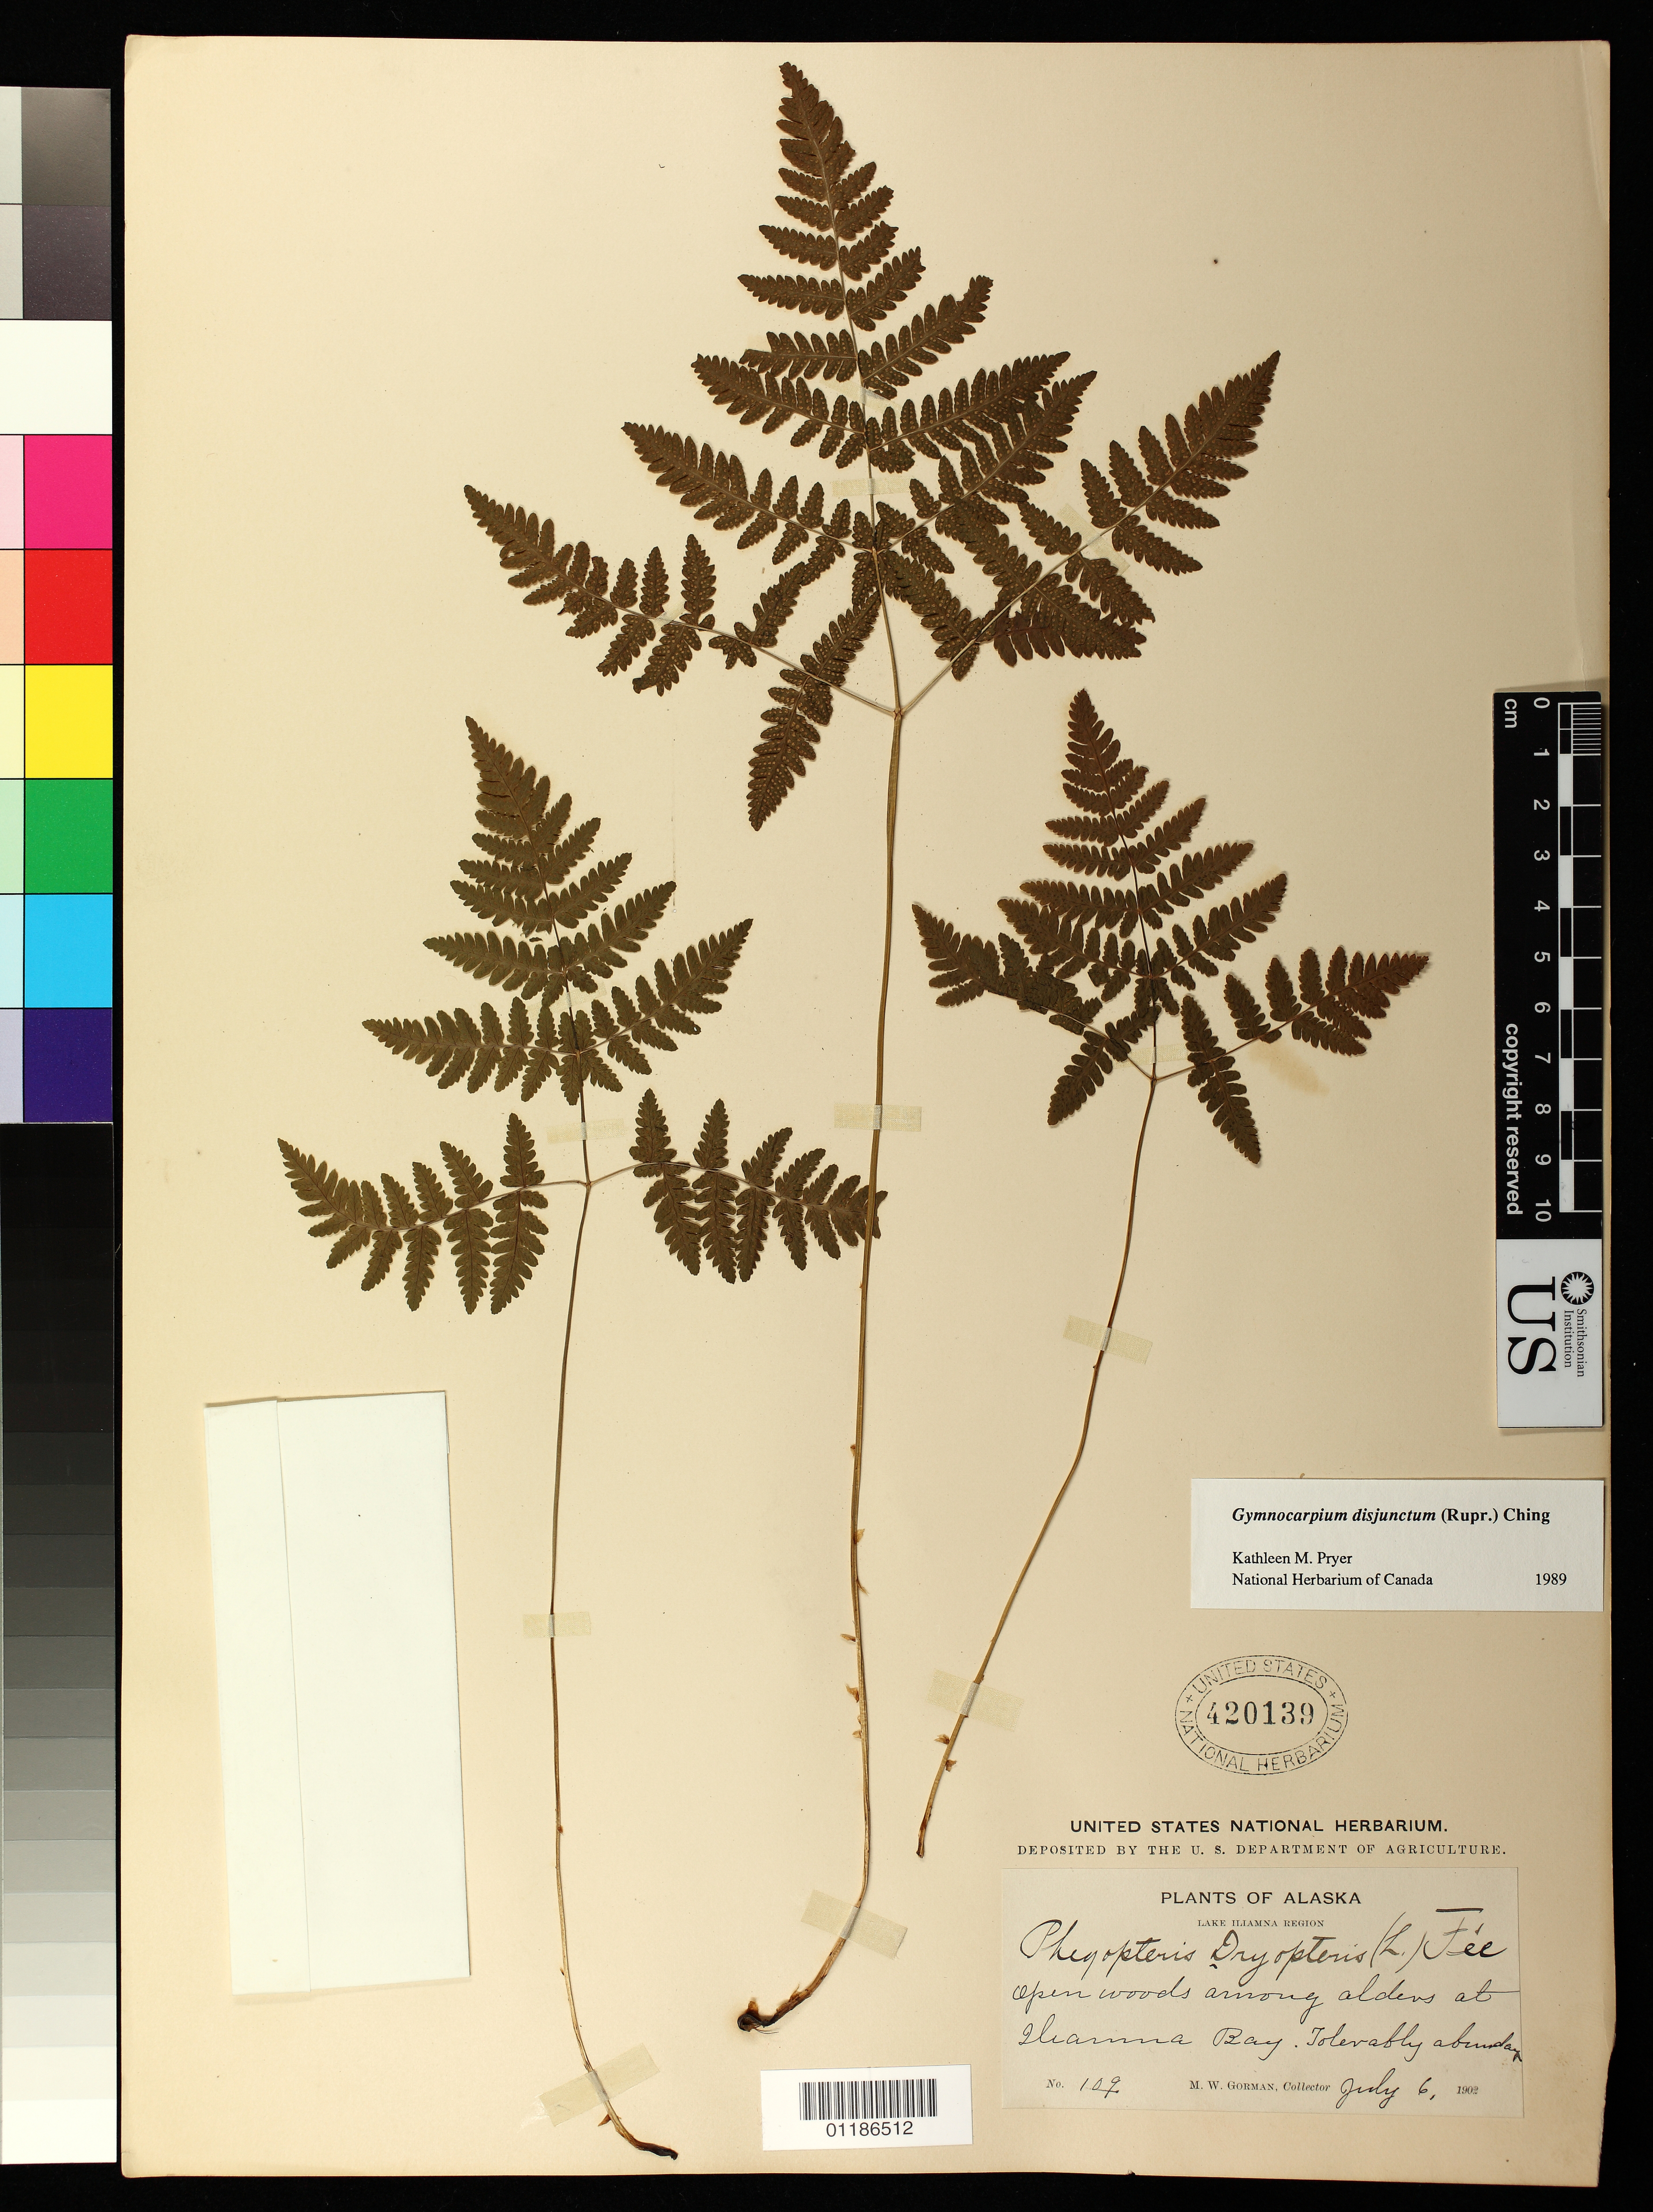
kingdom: Plantae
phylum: Tracheophyta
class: Polypodiopsida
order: Polypodiales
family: Cystopteridaceae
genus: Gymnocarpium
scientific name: Gymnocarpium disjunctum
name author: (Rupr.) Ching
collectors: M. W. Gorman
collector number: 109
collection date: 1902-07-06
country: United States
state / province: Alaska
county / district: Lake and Peninsula Borough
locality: Lake Iliamna Region. Open woods among alders at Iliamna Bay.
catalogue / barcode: US 420139